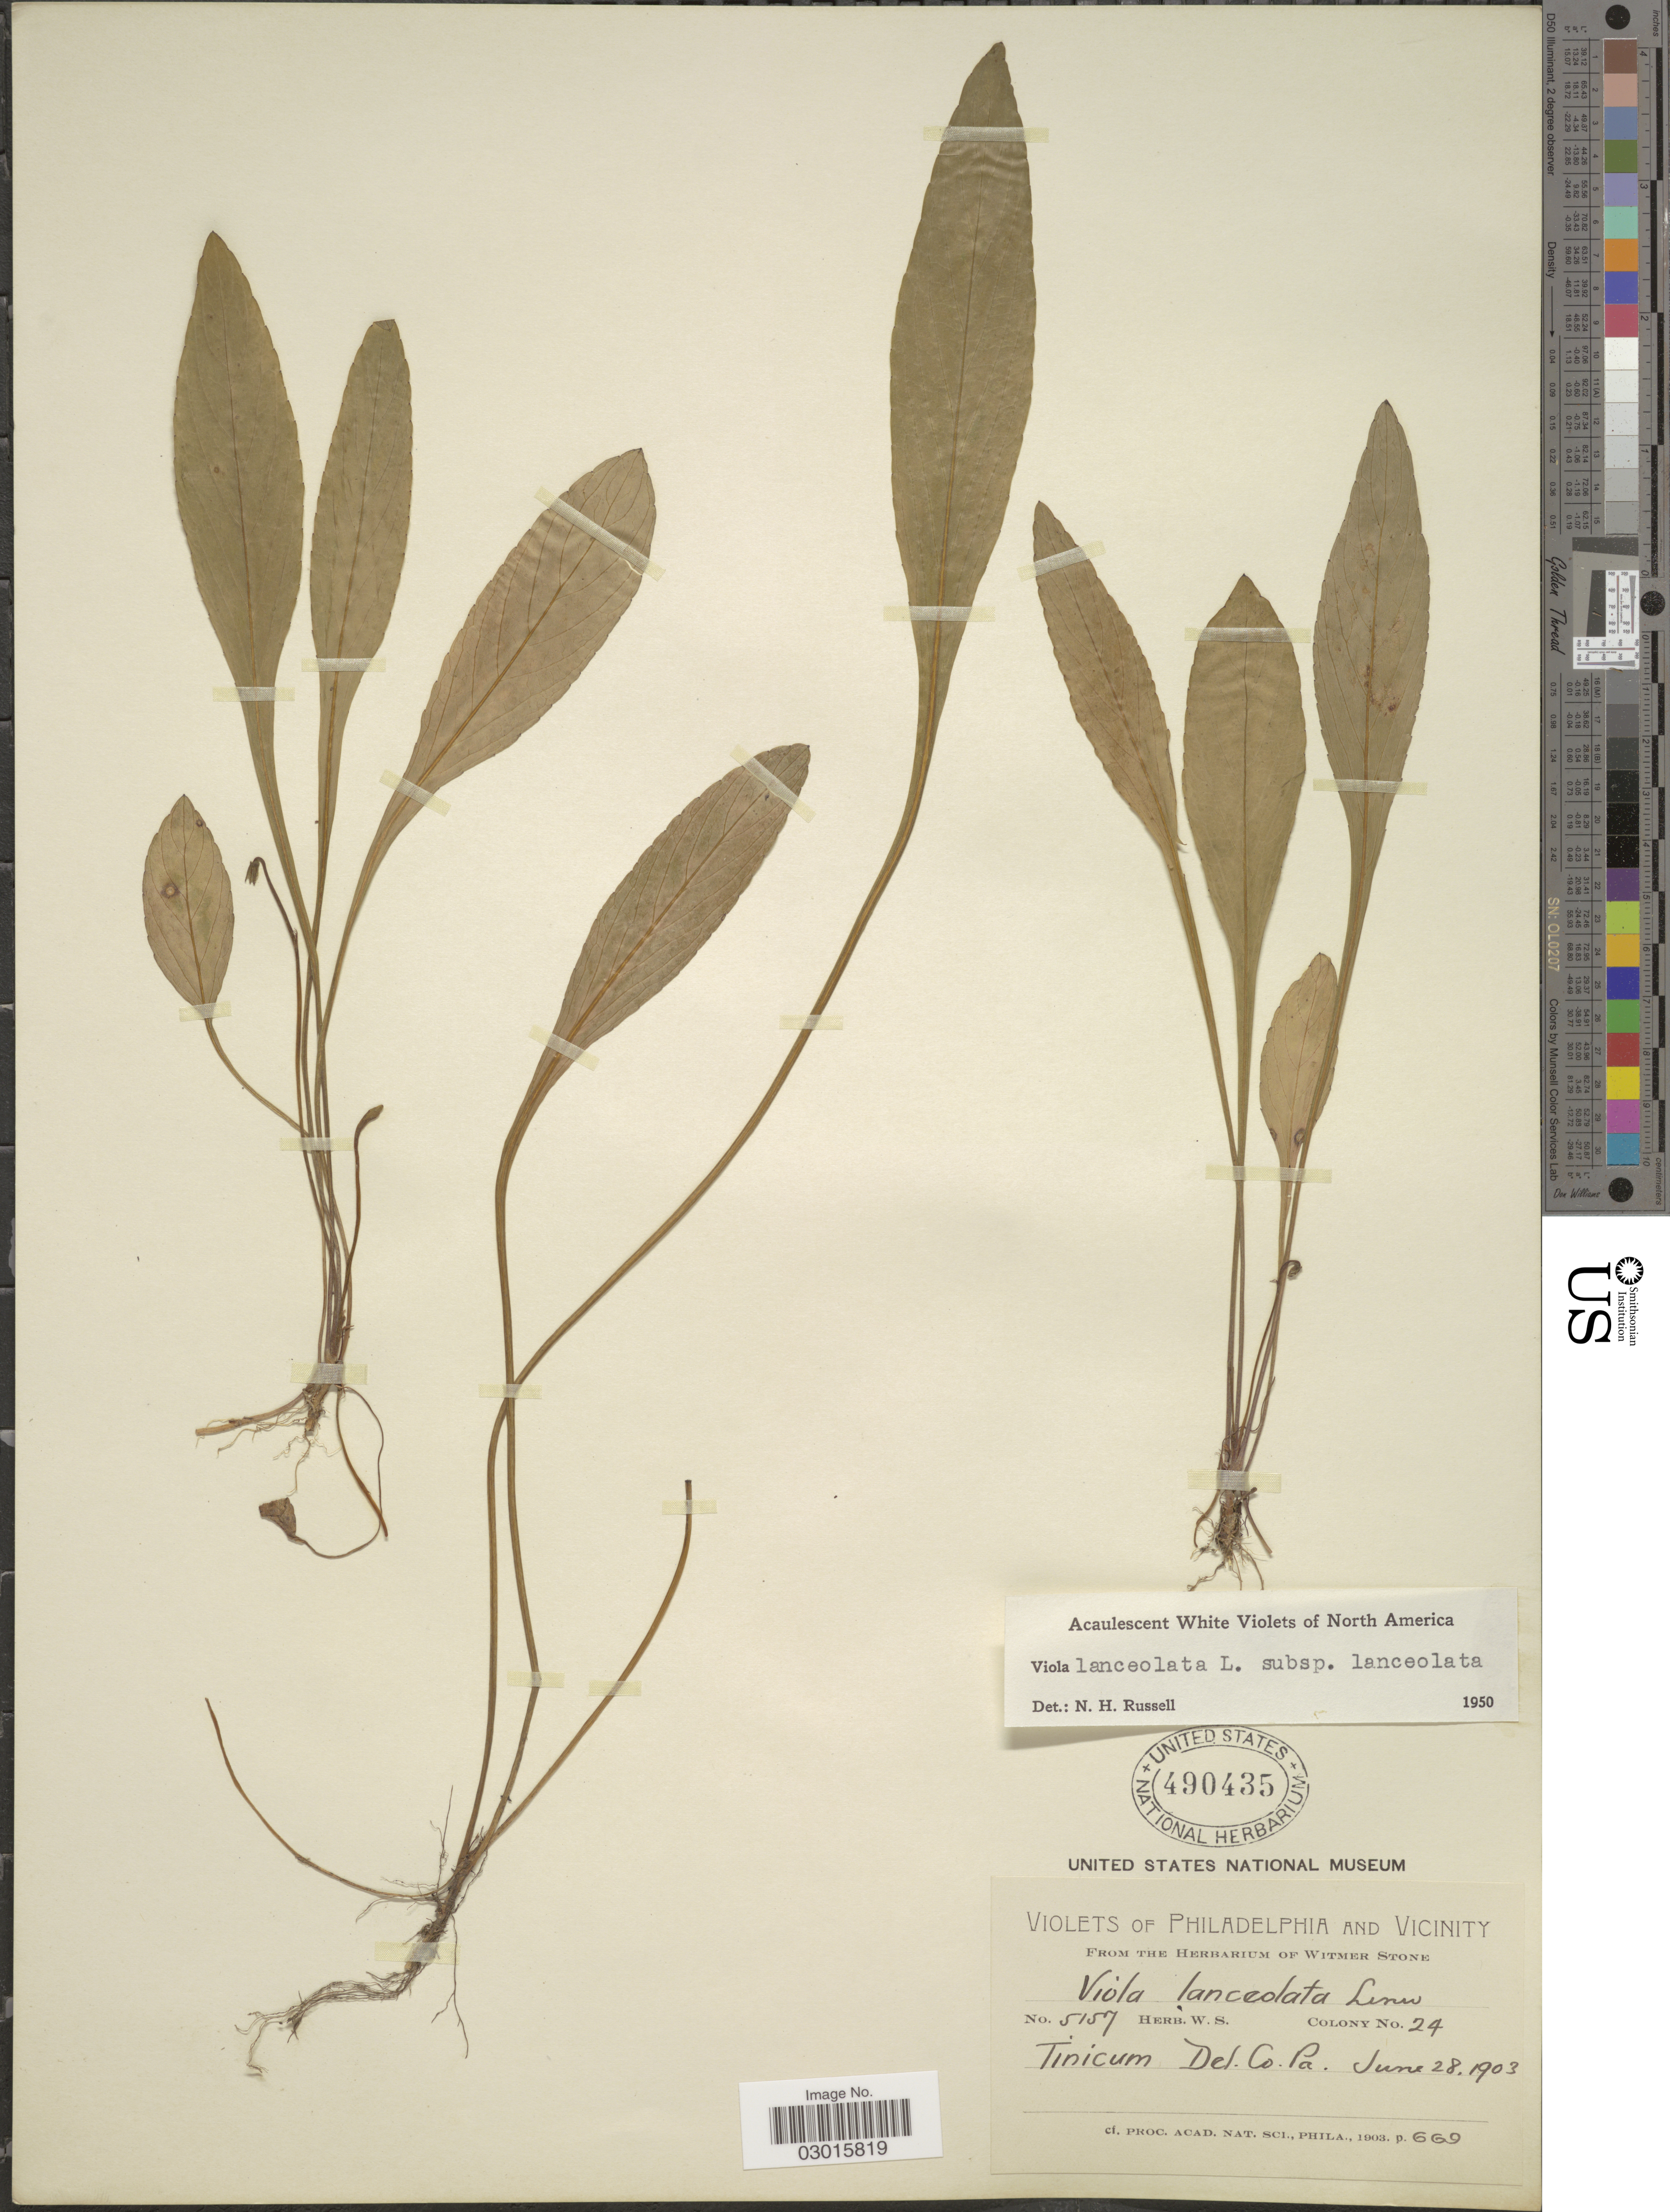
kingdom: Plantae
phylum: Tracheophyta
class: Magnoliopsida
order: Malpighiales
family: Violaceae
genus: Viola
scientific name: Viola lanceolata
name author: L.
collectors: Ex herb Witmer Stone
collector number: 5157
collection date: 1903-06-28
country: United States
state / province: Pennsylvania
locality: Philadelphia and Vicinity, Tinicum Del. Co. Pa.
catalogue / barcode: US 490435